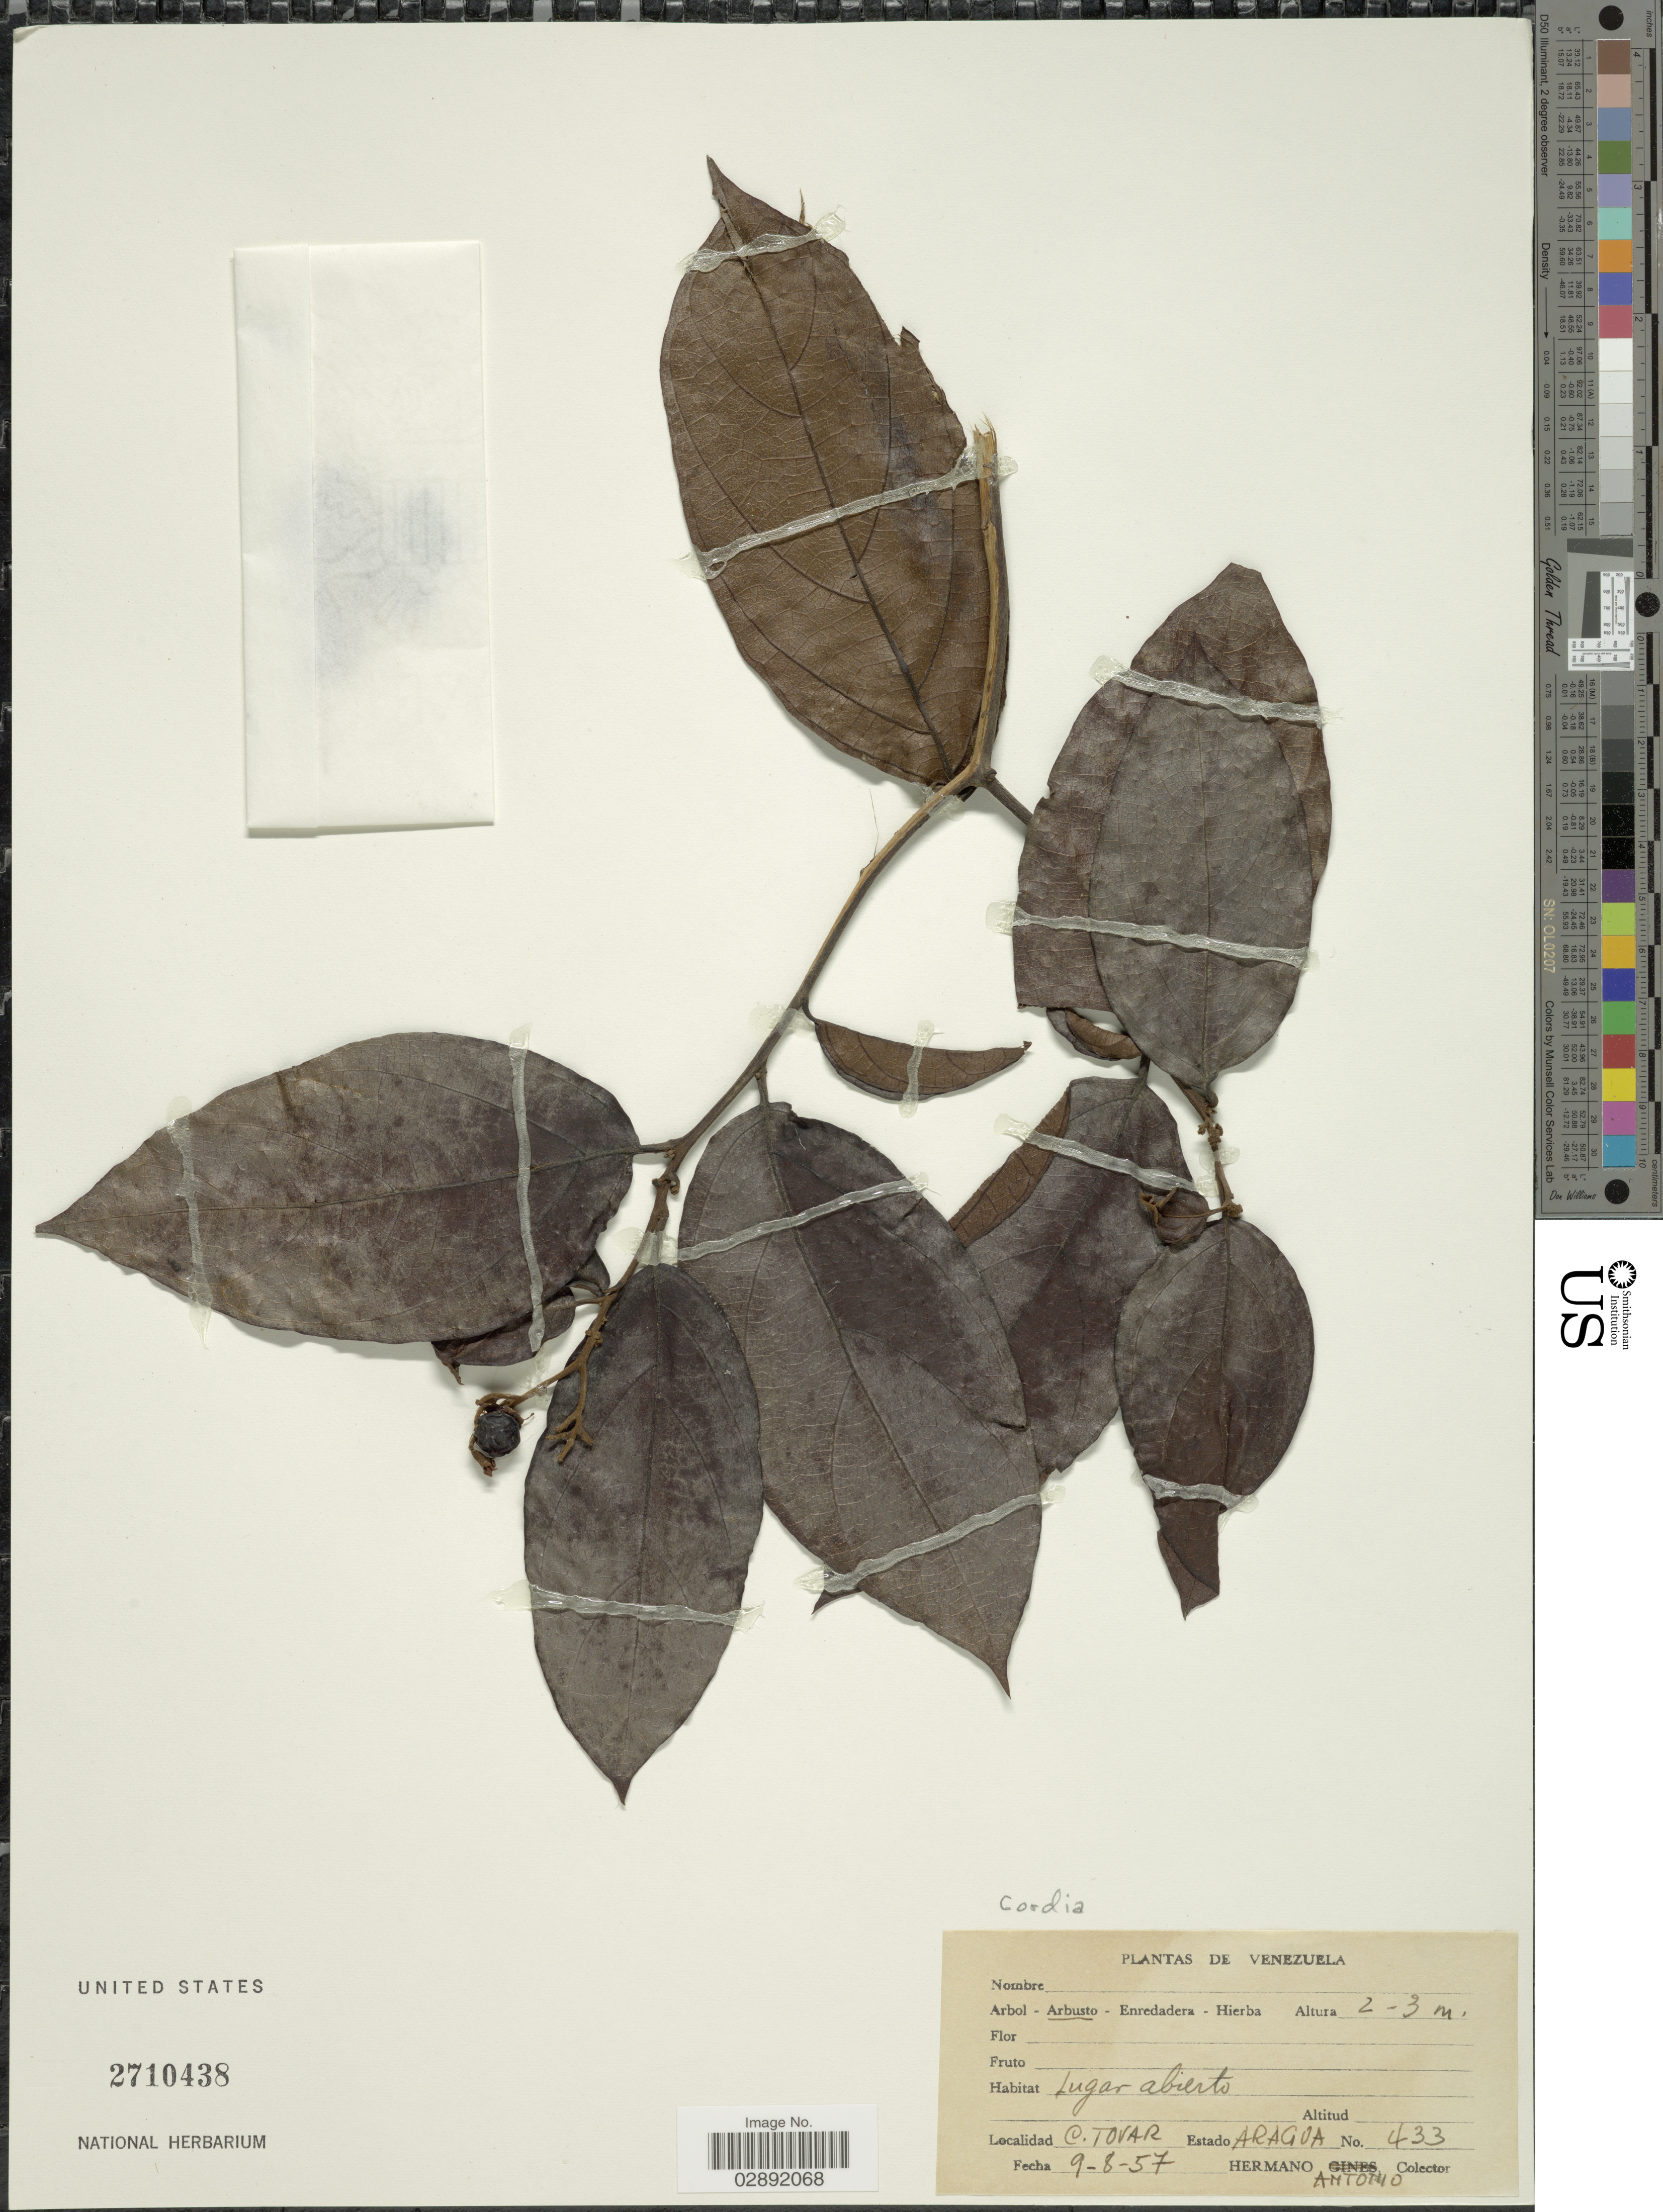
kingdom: Plantae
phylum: Tracheophyta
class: Magnoliopsida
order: Boraginales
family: Cordiaceae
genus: Cordia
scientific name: Cordia sp.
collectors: H. Antonio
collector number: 433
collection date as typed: Transcribed d/m/y: 9/8/57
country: Venezuela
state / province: Aragua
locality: C. Tovar.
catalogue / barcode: US 2710438